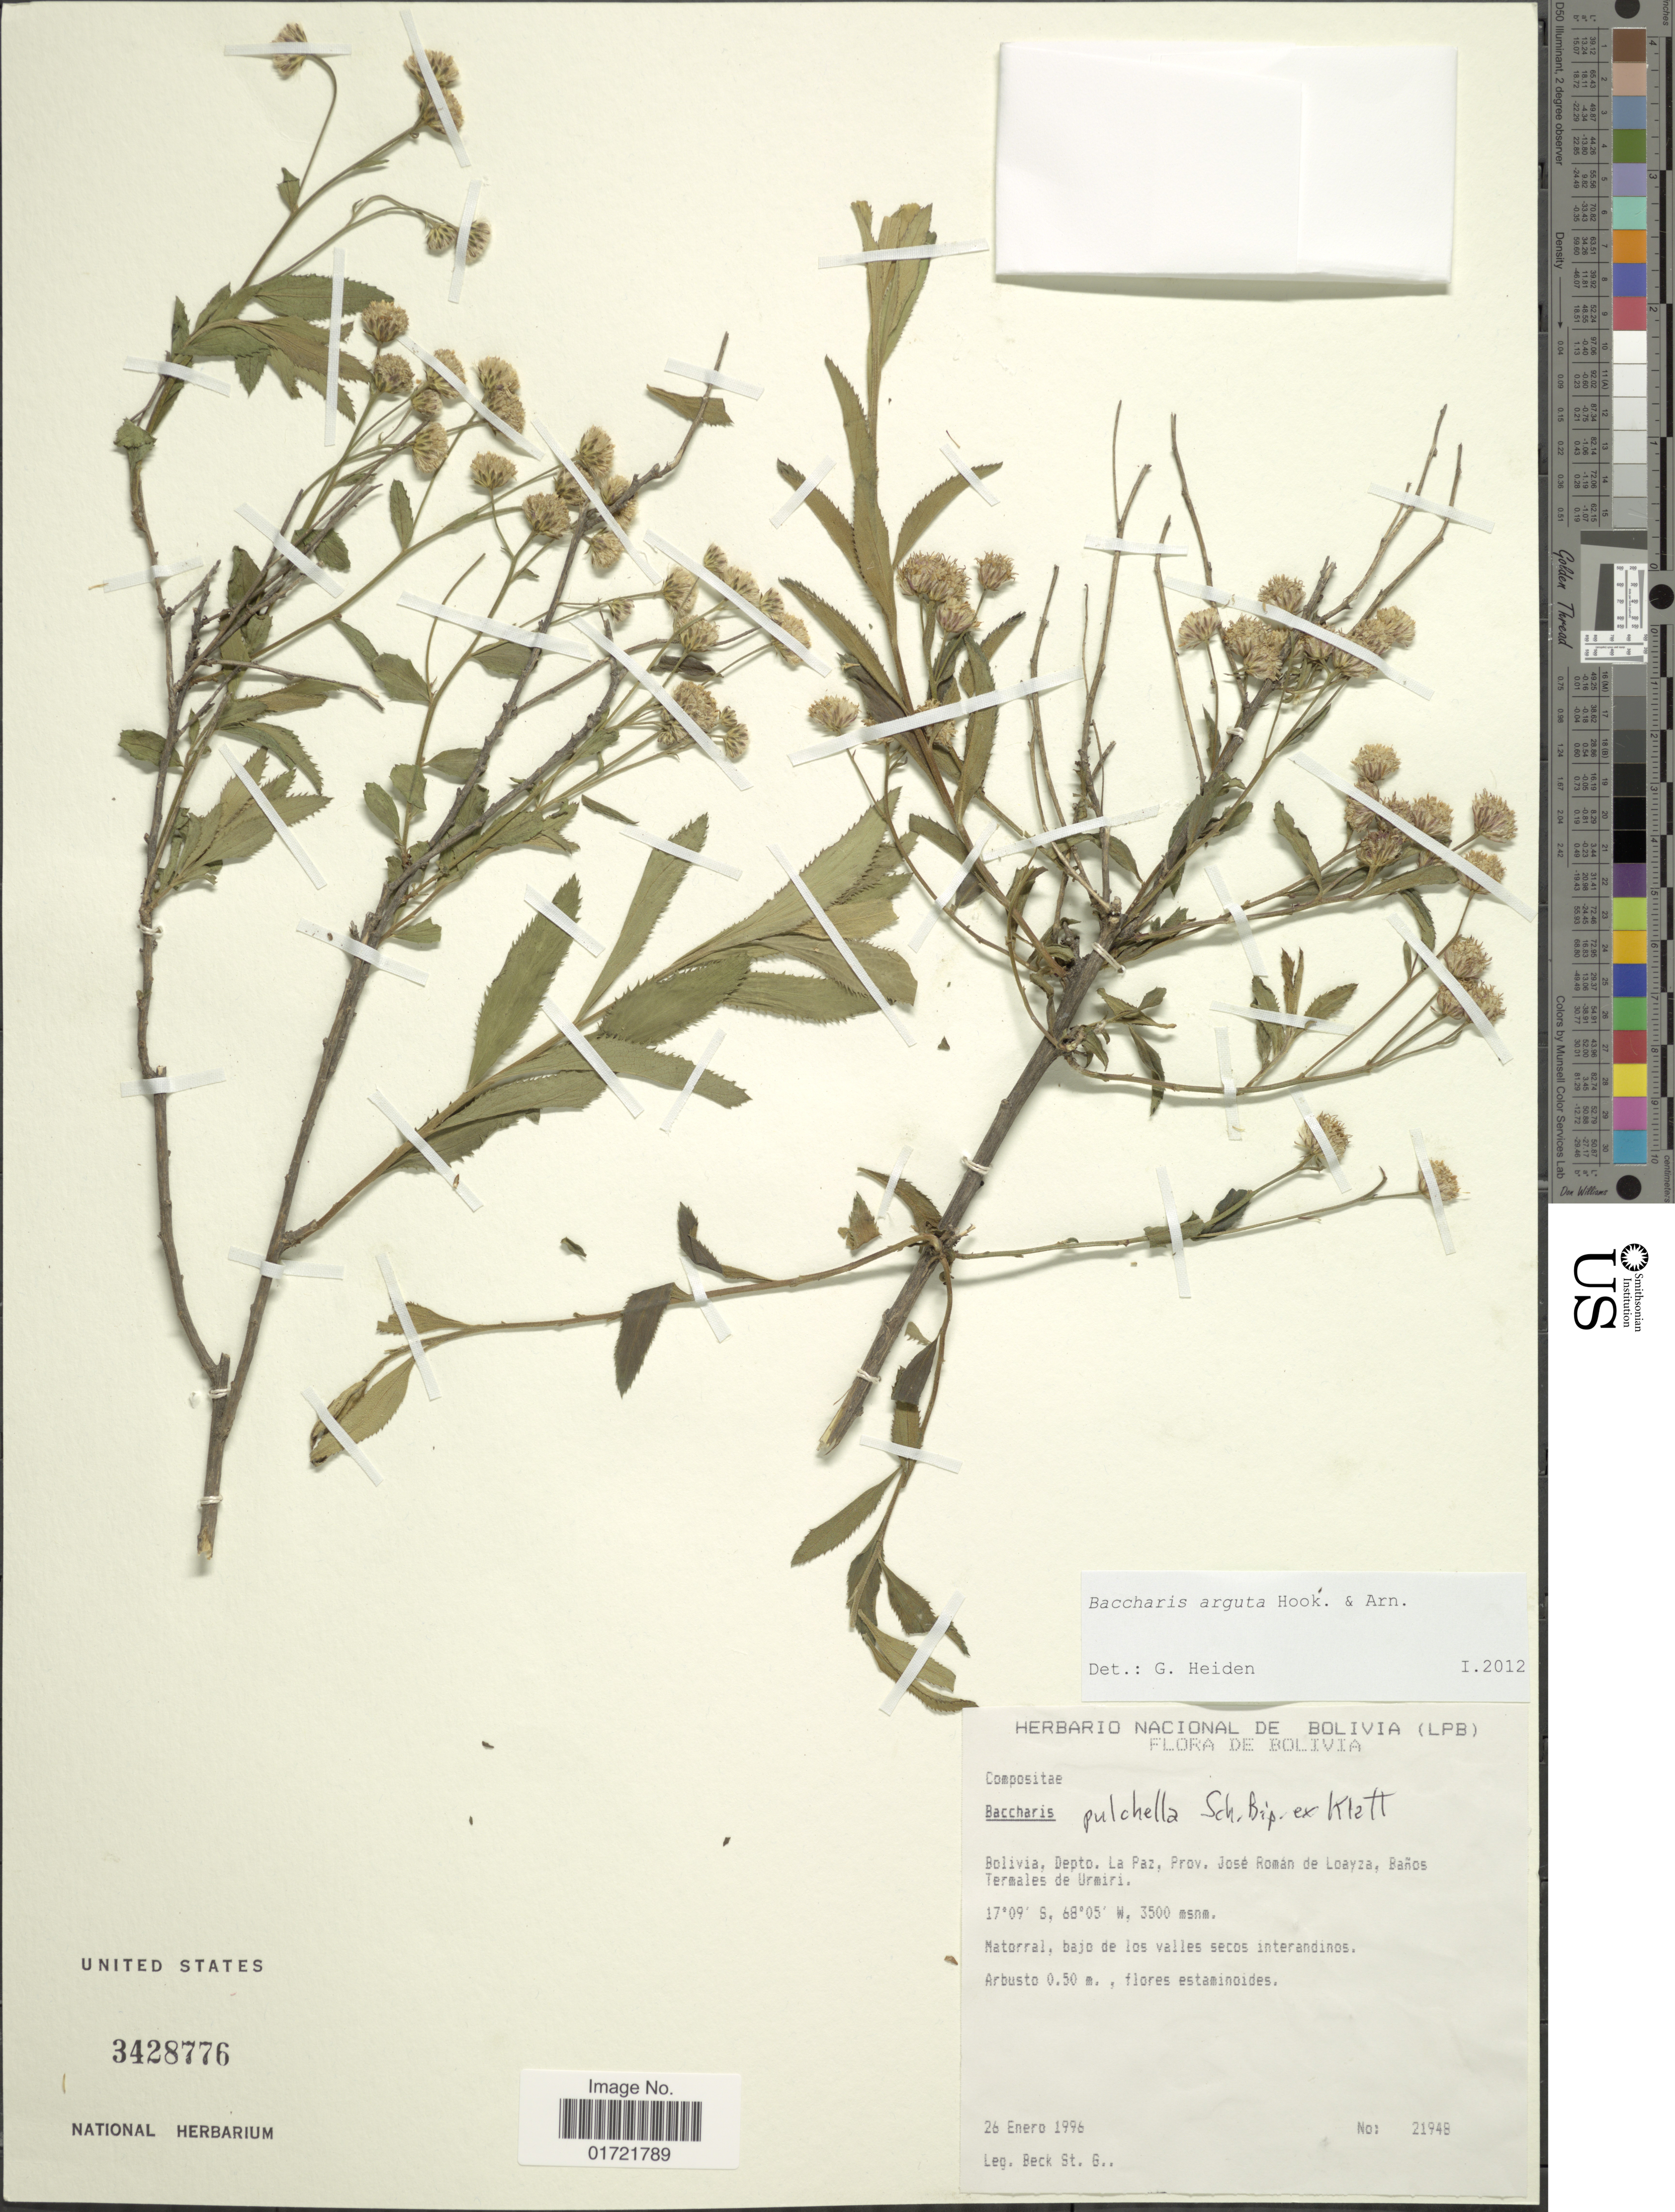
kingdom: Plantae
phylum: Tracheophyta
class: Magnoliopsida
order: Asterales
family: Asteraceae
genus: Baccharis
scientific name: Baccharis arguta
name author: Gillies ex Hook. & Arn.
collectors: S. G. Beck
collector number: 21948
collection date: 1996-01-26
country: Bolivia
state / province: La Paz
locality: Depto.: La Paz, Prov. Jose Roman de Loayza, banos Termales de Urmiri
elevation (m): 3500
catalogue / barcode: US 3428776